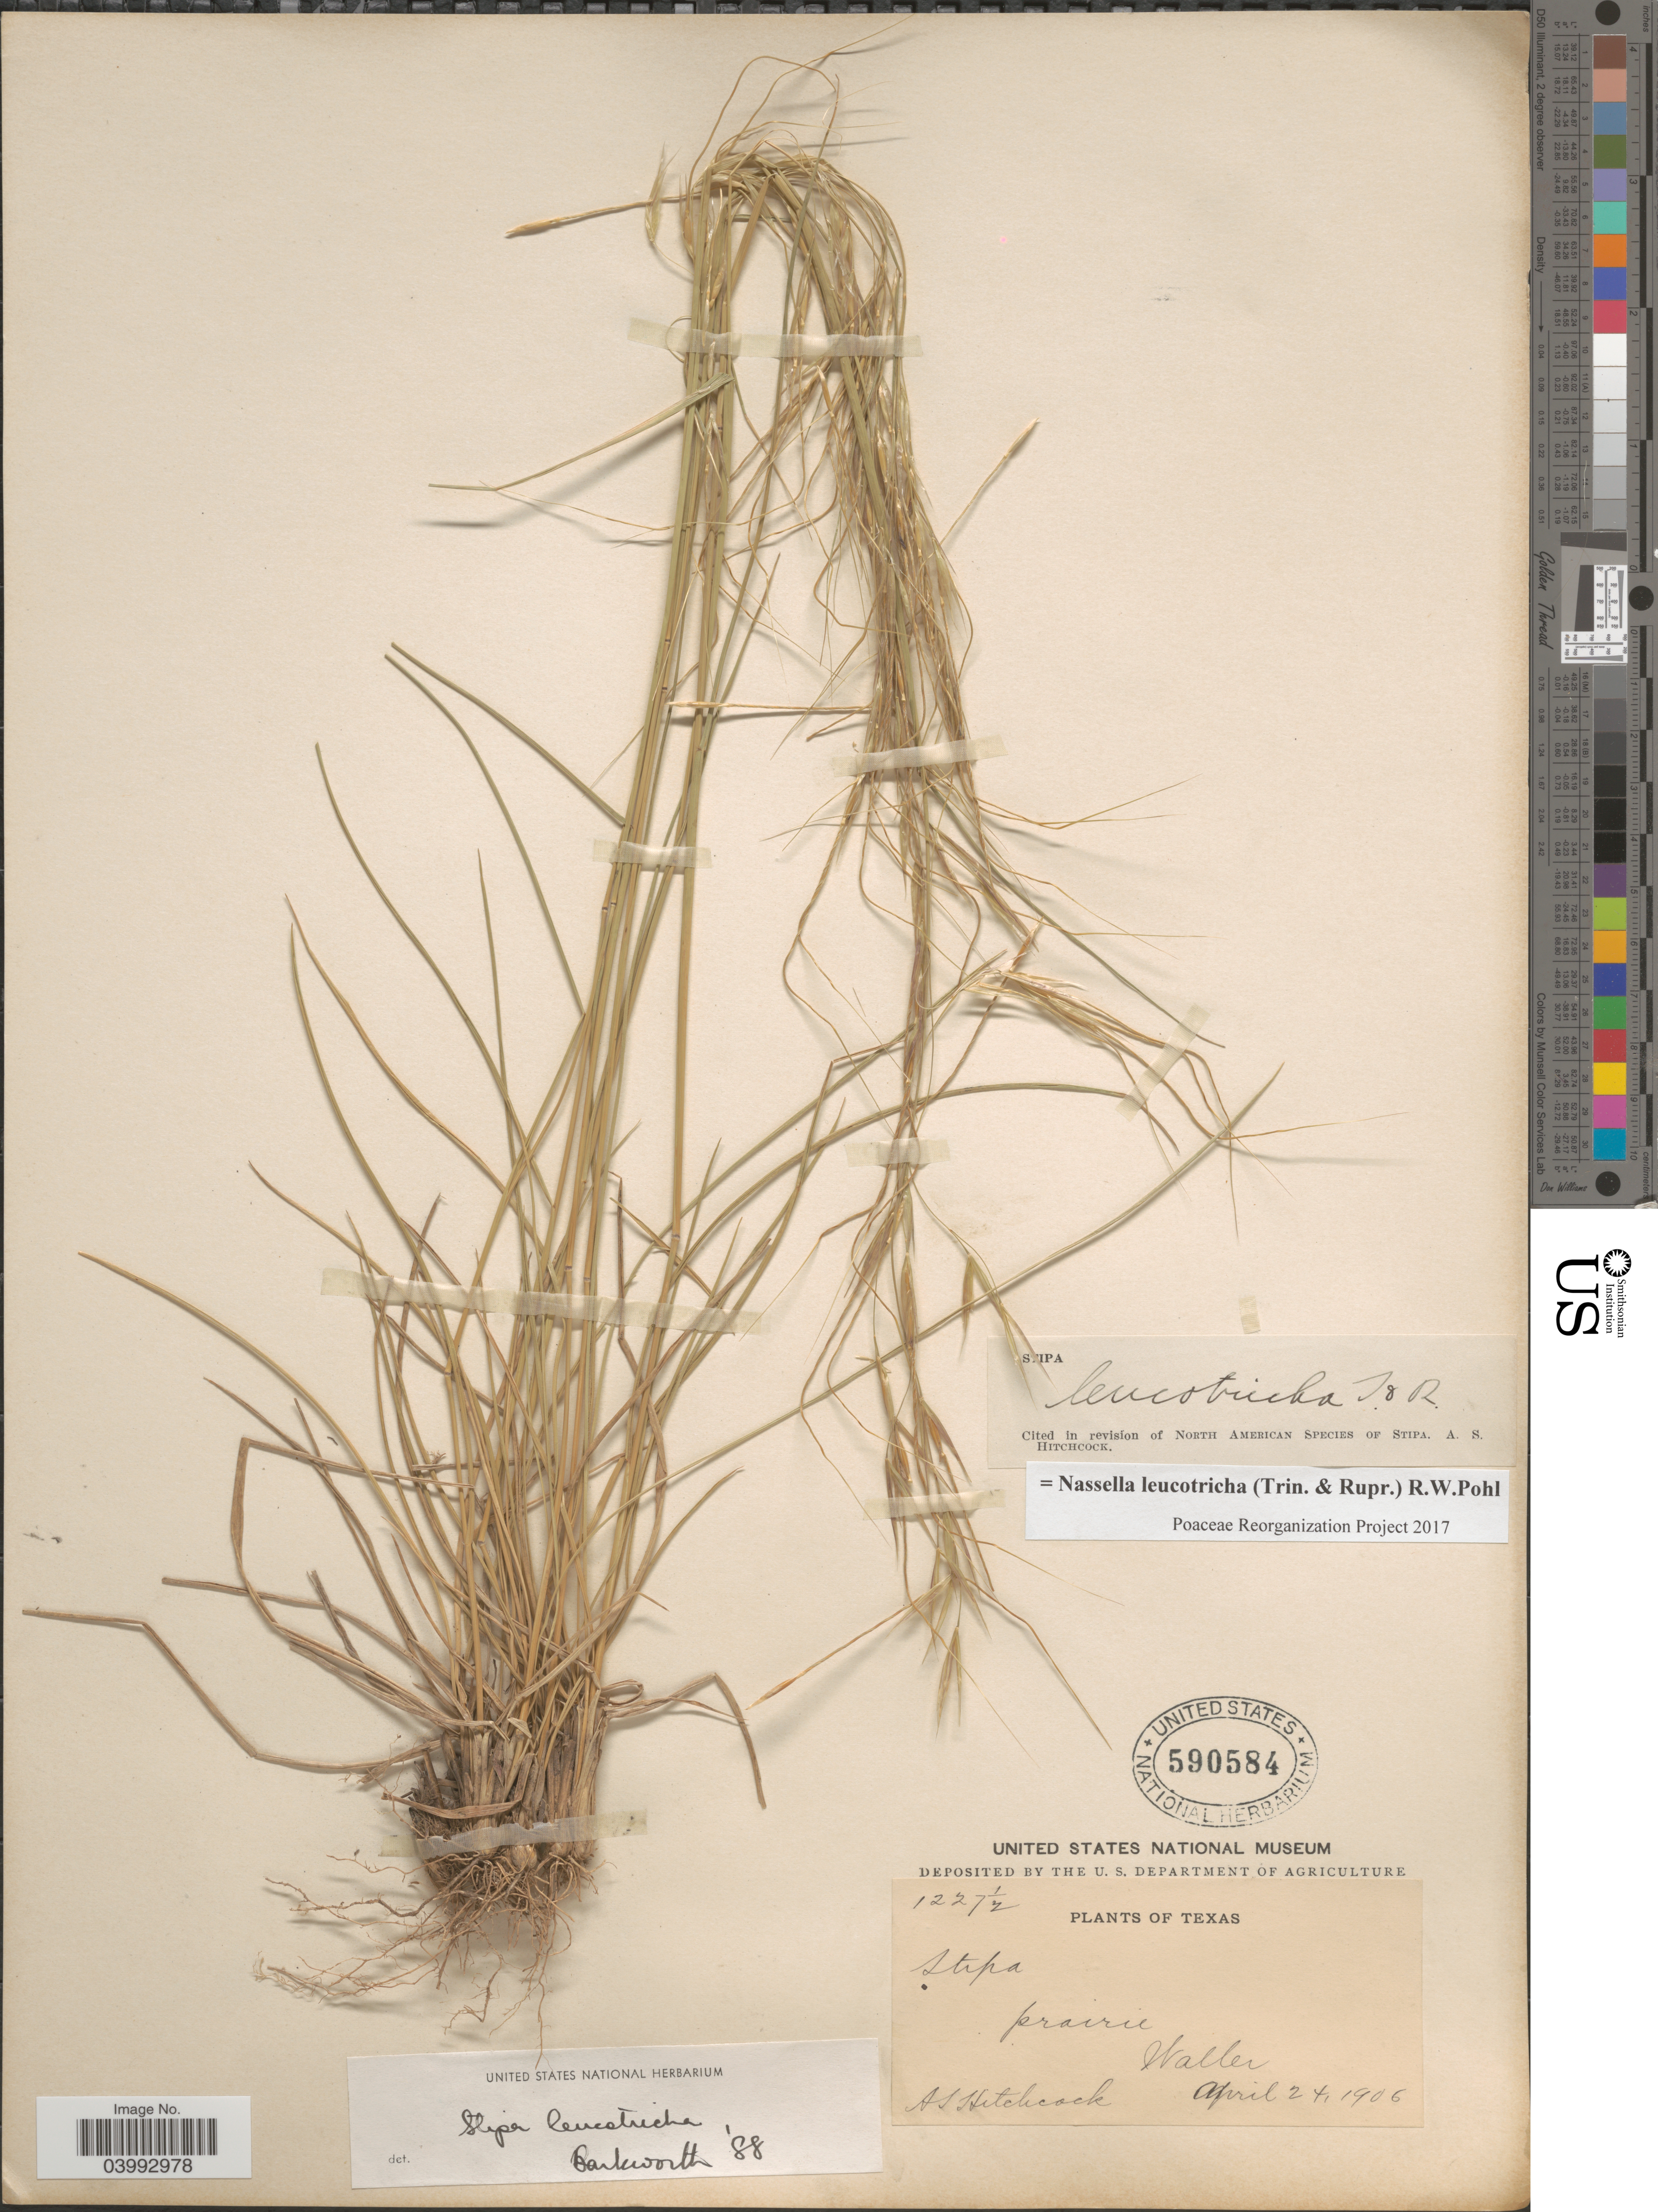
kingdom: Plantae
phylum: Tracheophyta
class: Liliopsida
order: Poales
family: Poaceae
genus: Nassella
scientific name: Nassella leucotricha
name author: (Trin. & Rupr.) R.W. Pohl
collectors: A. S. Hitchcock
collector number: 1227½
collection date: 1906-04-24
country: United States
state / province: Texas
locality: Waller.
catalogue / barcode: US 590584